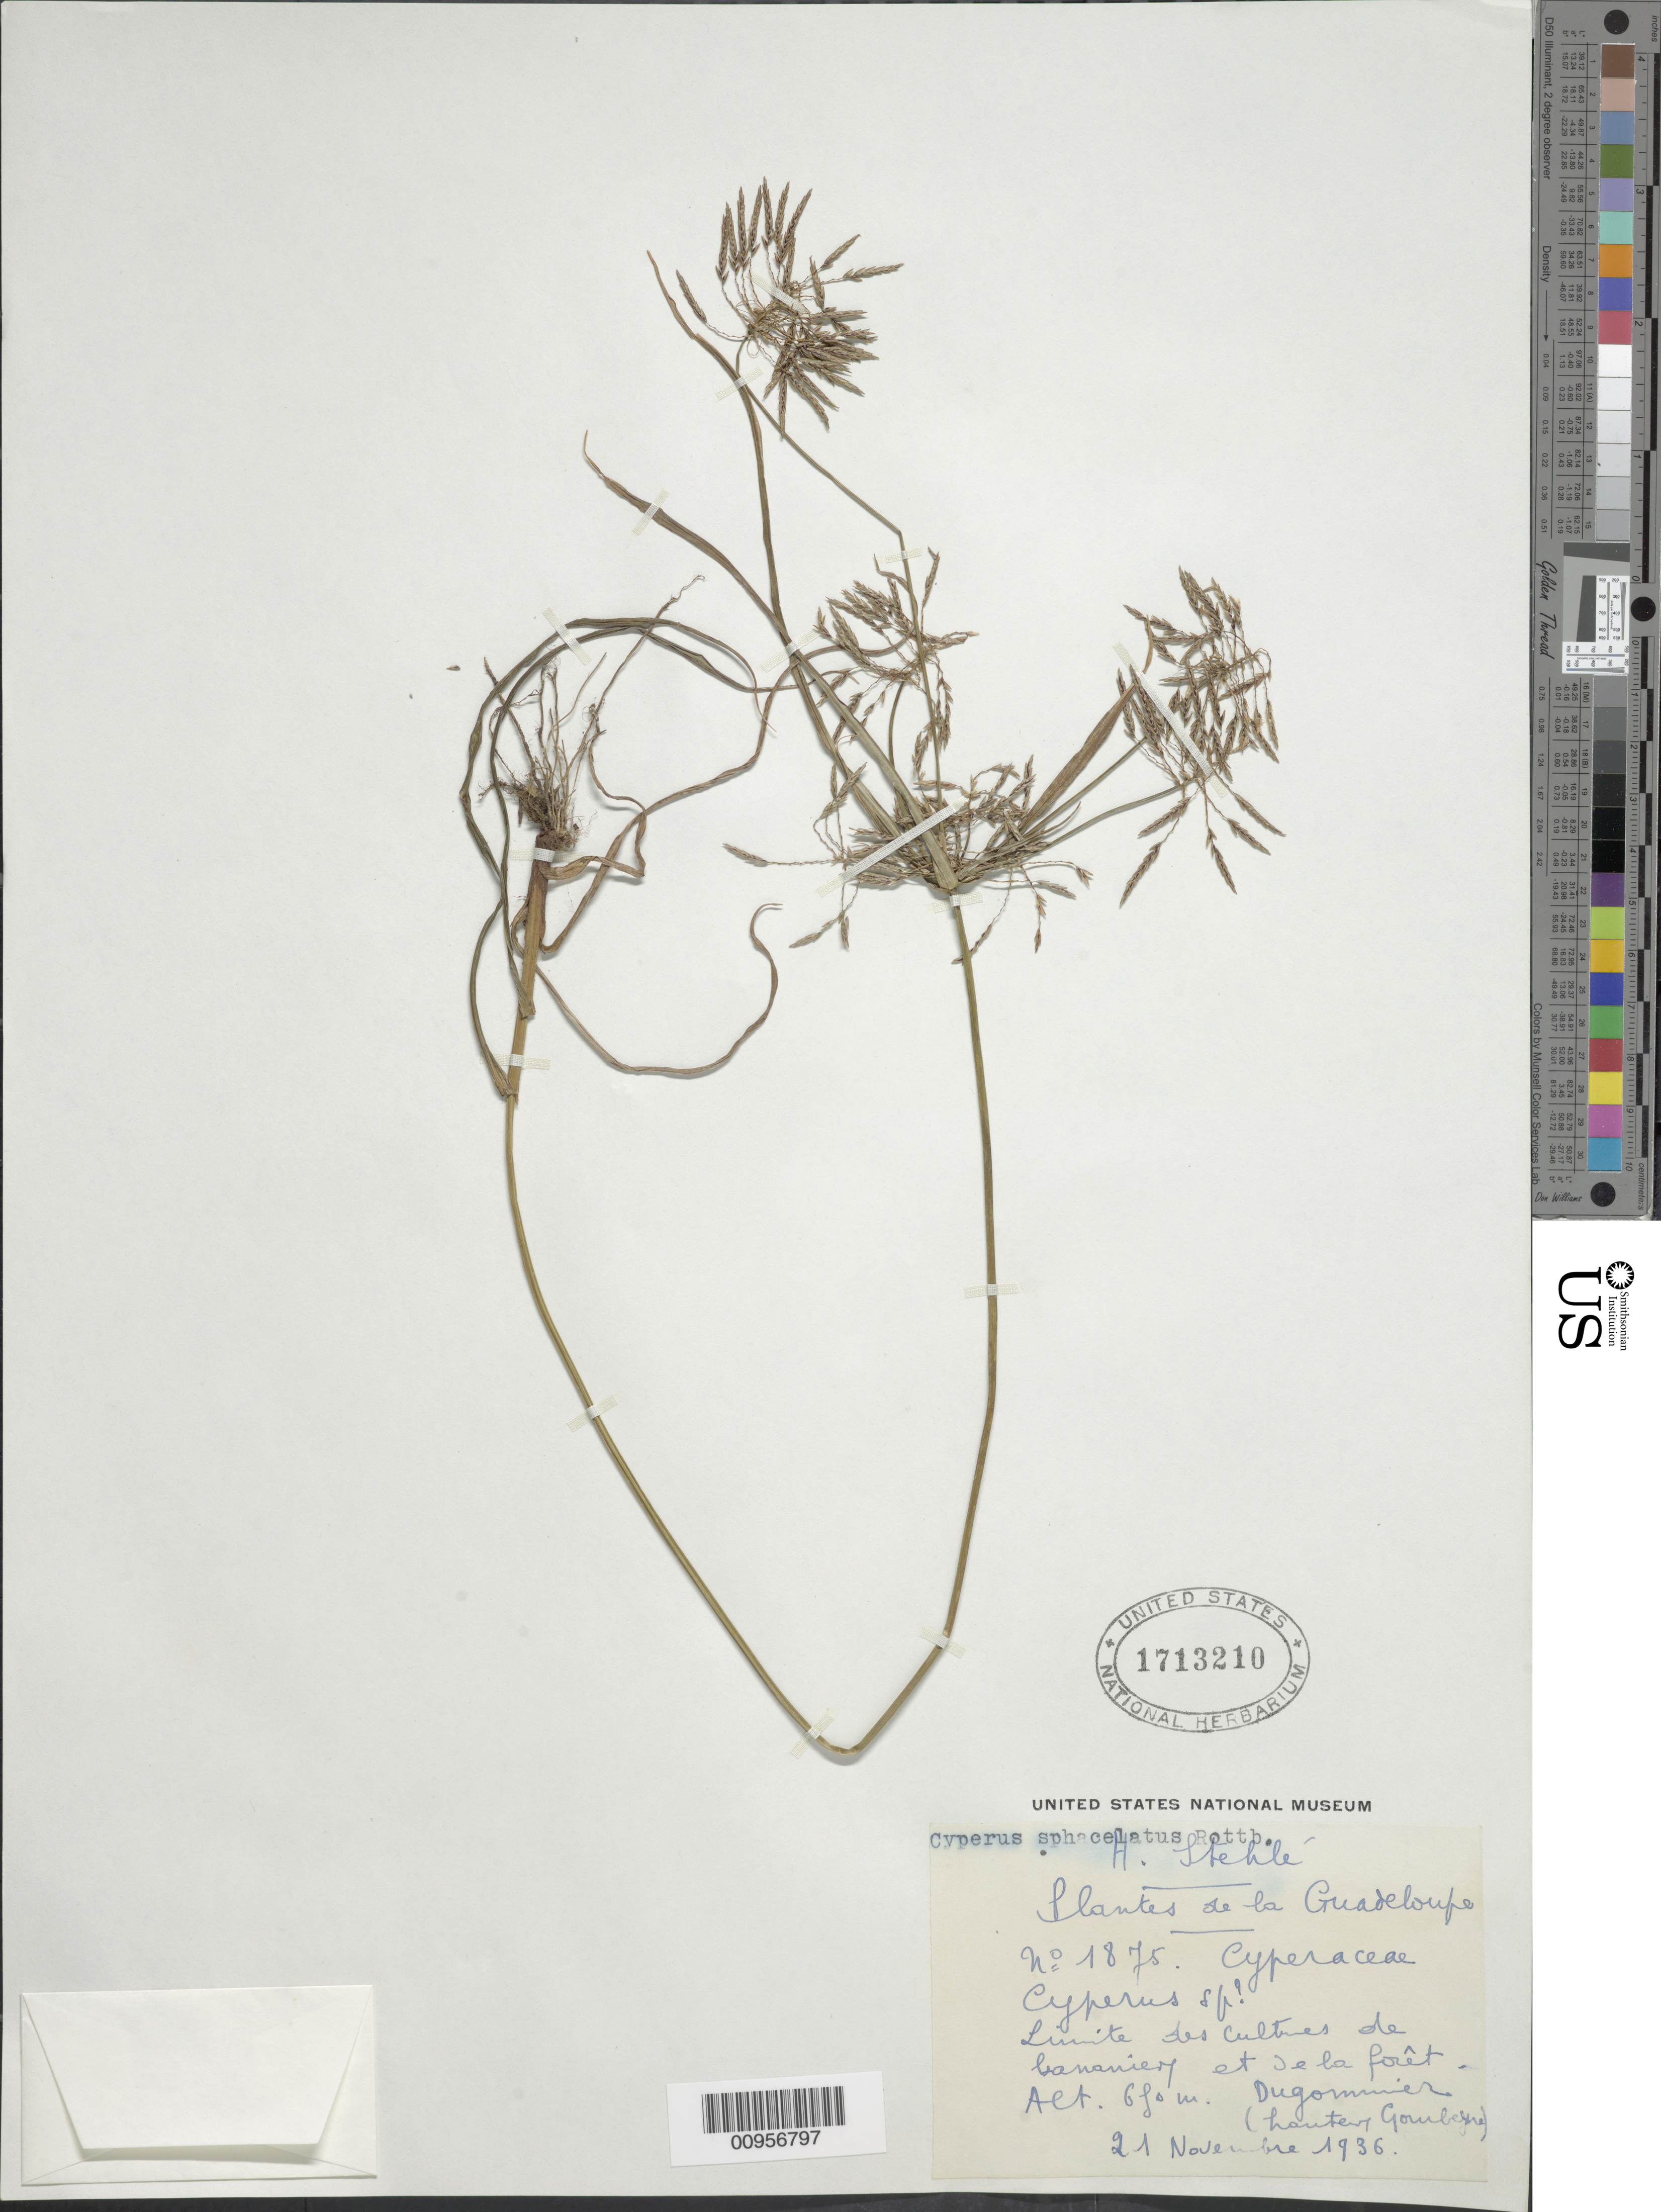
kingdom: Plantae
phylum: Tracheophyta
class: Liliopsida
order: Poales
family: Cyperaceae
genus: Cyperus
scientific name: Cyperus sphacelatus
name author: Rottb.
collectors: H. Stehlé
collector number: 1875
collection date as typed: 21 Nov 1936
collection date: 1936-11-21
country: Guadeloupe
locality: limite des cultures de bananiery et de la forêt, Dugommier" (hauteur Gourbeyre)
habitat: "limite des cultives de bananiery et de la forêt"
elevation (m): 650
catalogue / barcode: US 1713210